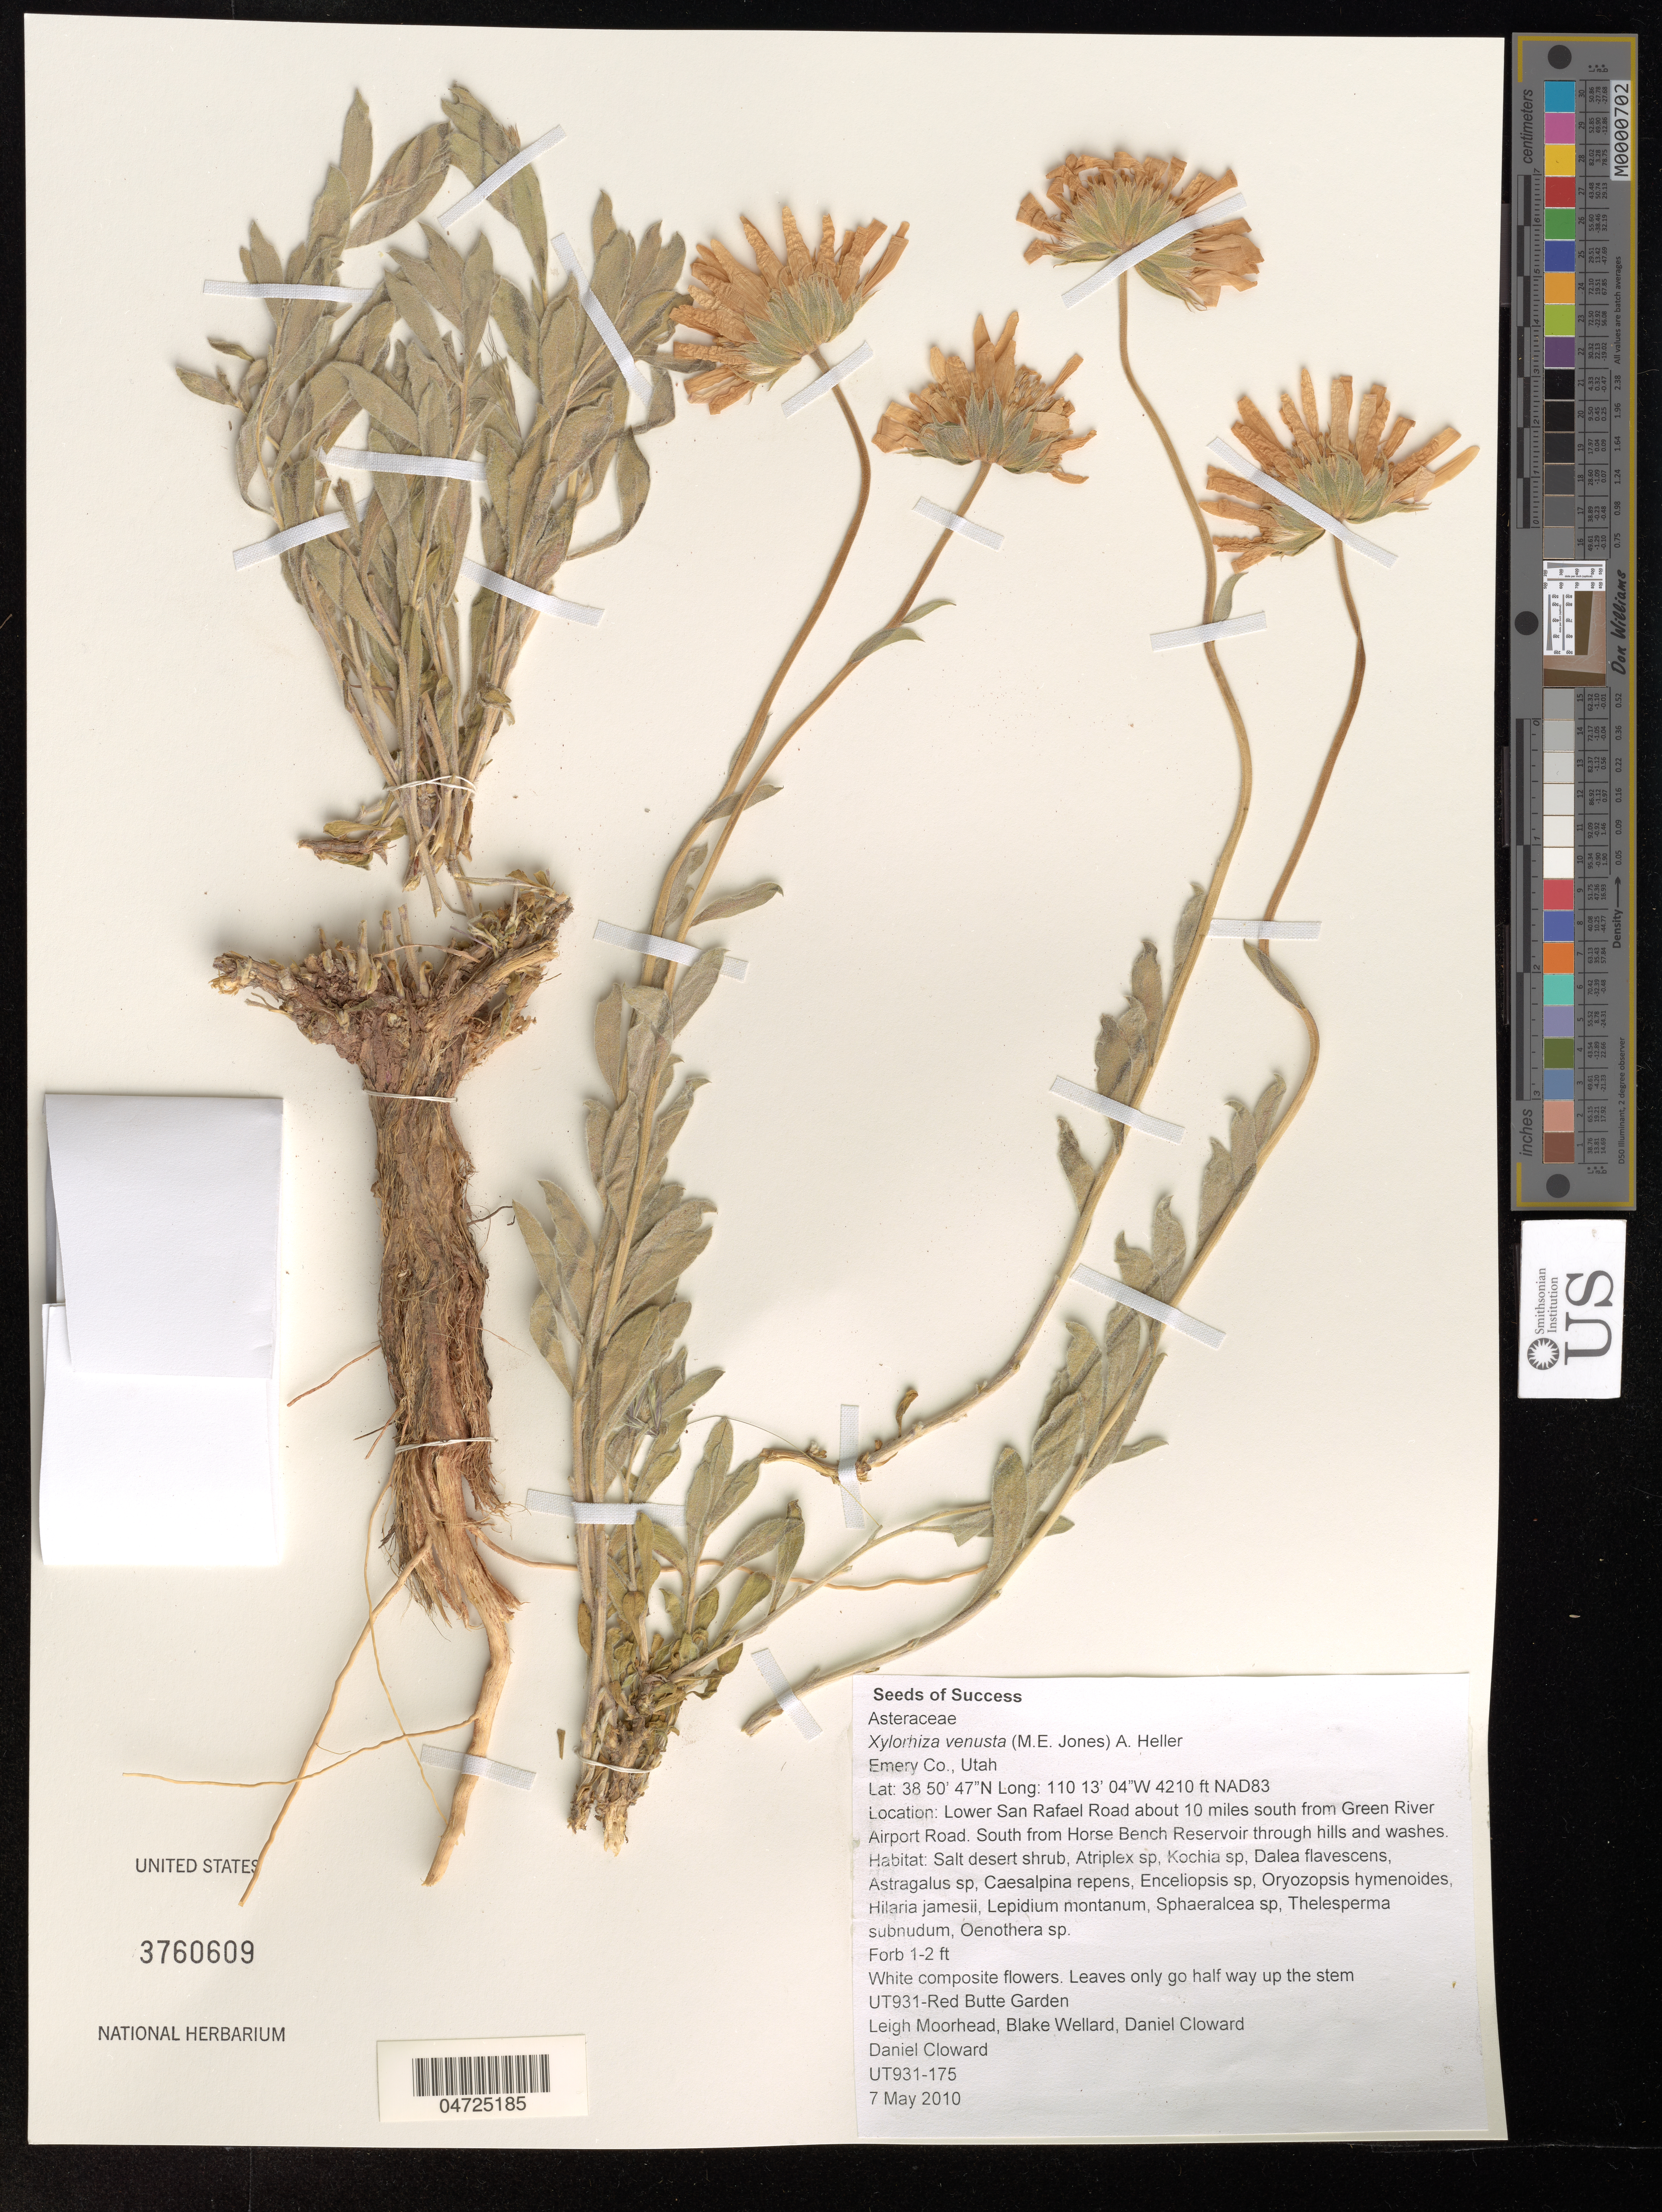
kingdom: Plantae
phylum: Tracheophyta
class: Magnoliopsida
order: Asterales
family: Asteraceae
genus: Xylorhiza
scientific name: Xylorhiza venusta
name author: (M.E. Jones) A. Heller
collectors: L. Moorhead, B. Wellard & D. Cloward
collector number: UT931-175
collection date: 2010-05-07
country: United States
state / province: Utah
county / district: Emery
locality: Emery Co. Lower San Rafael Road about 10 miles south from Green River Airport Road. South from Horse Bench Reservoir through hills and washes. NAD83.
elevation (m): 1283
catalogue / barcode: US 3760609